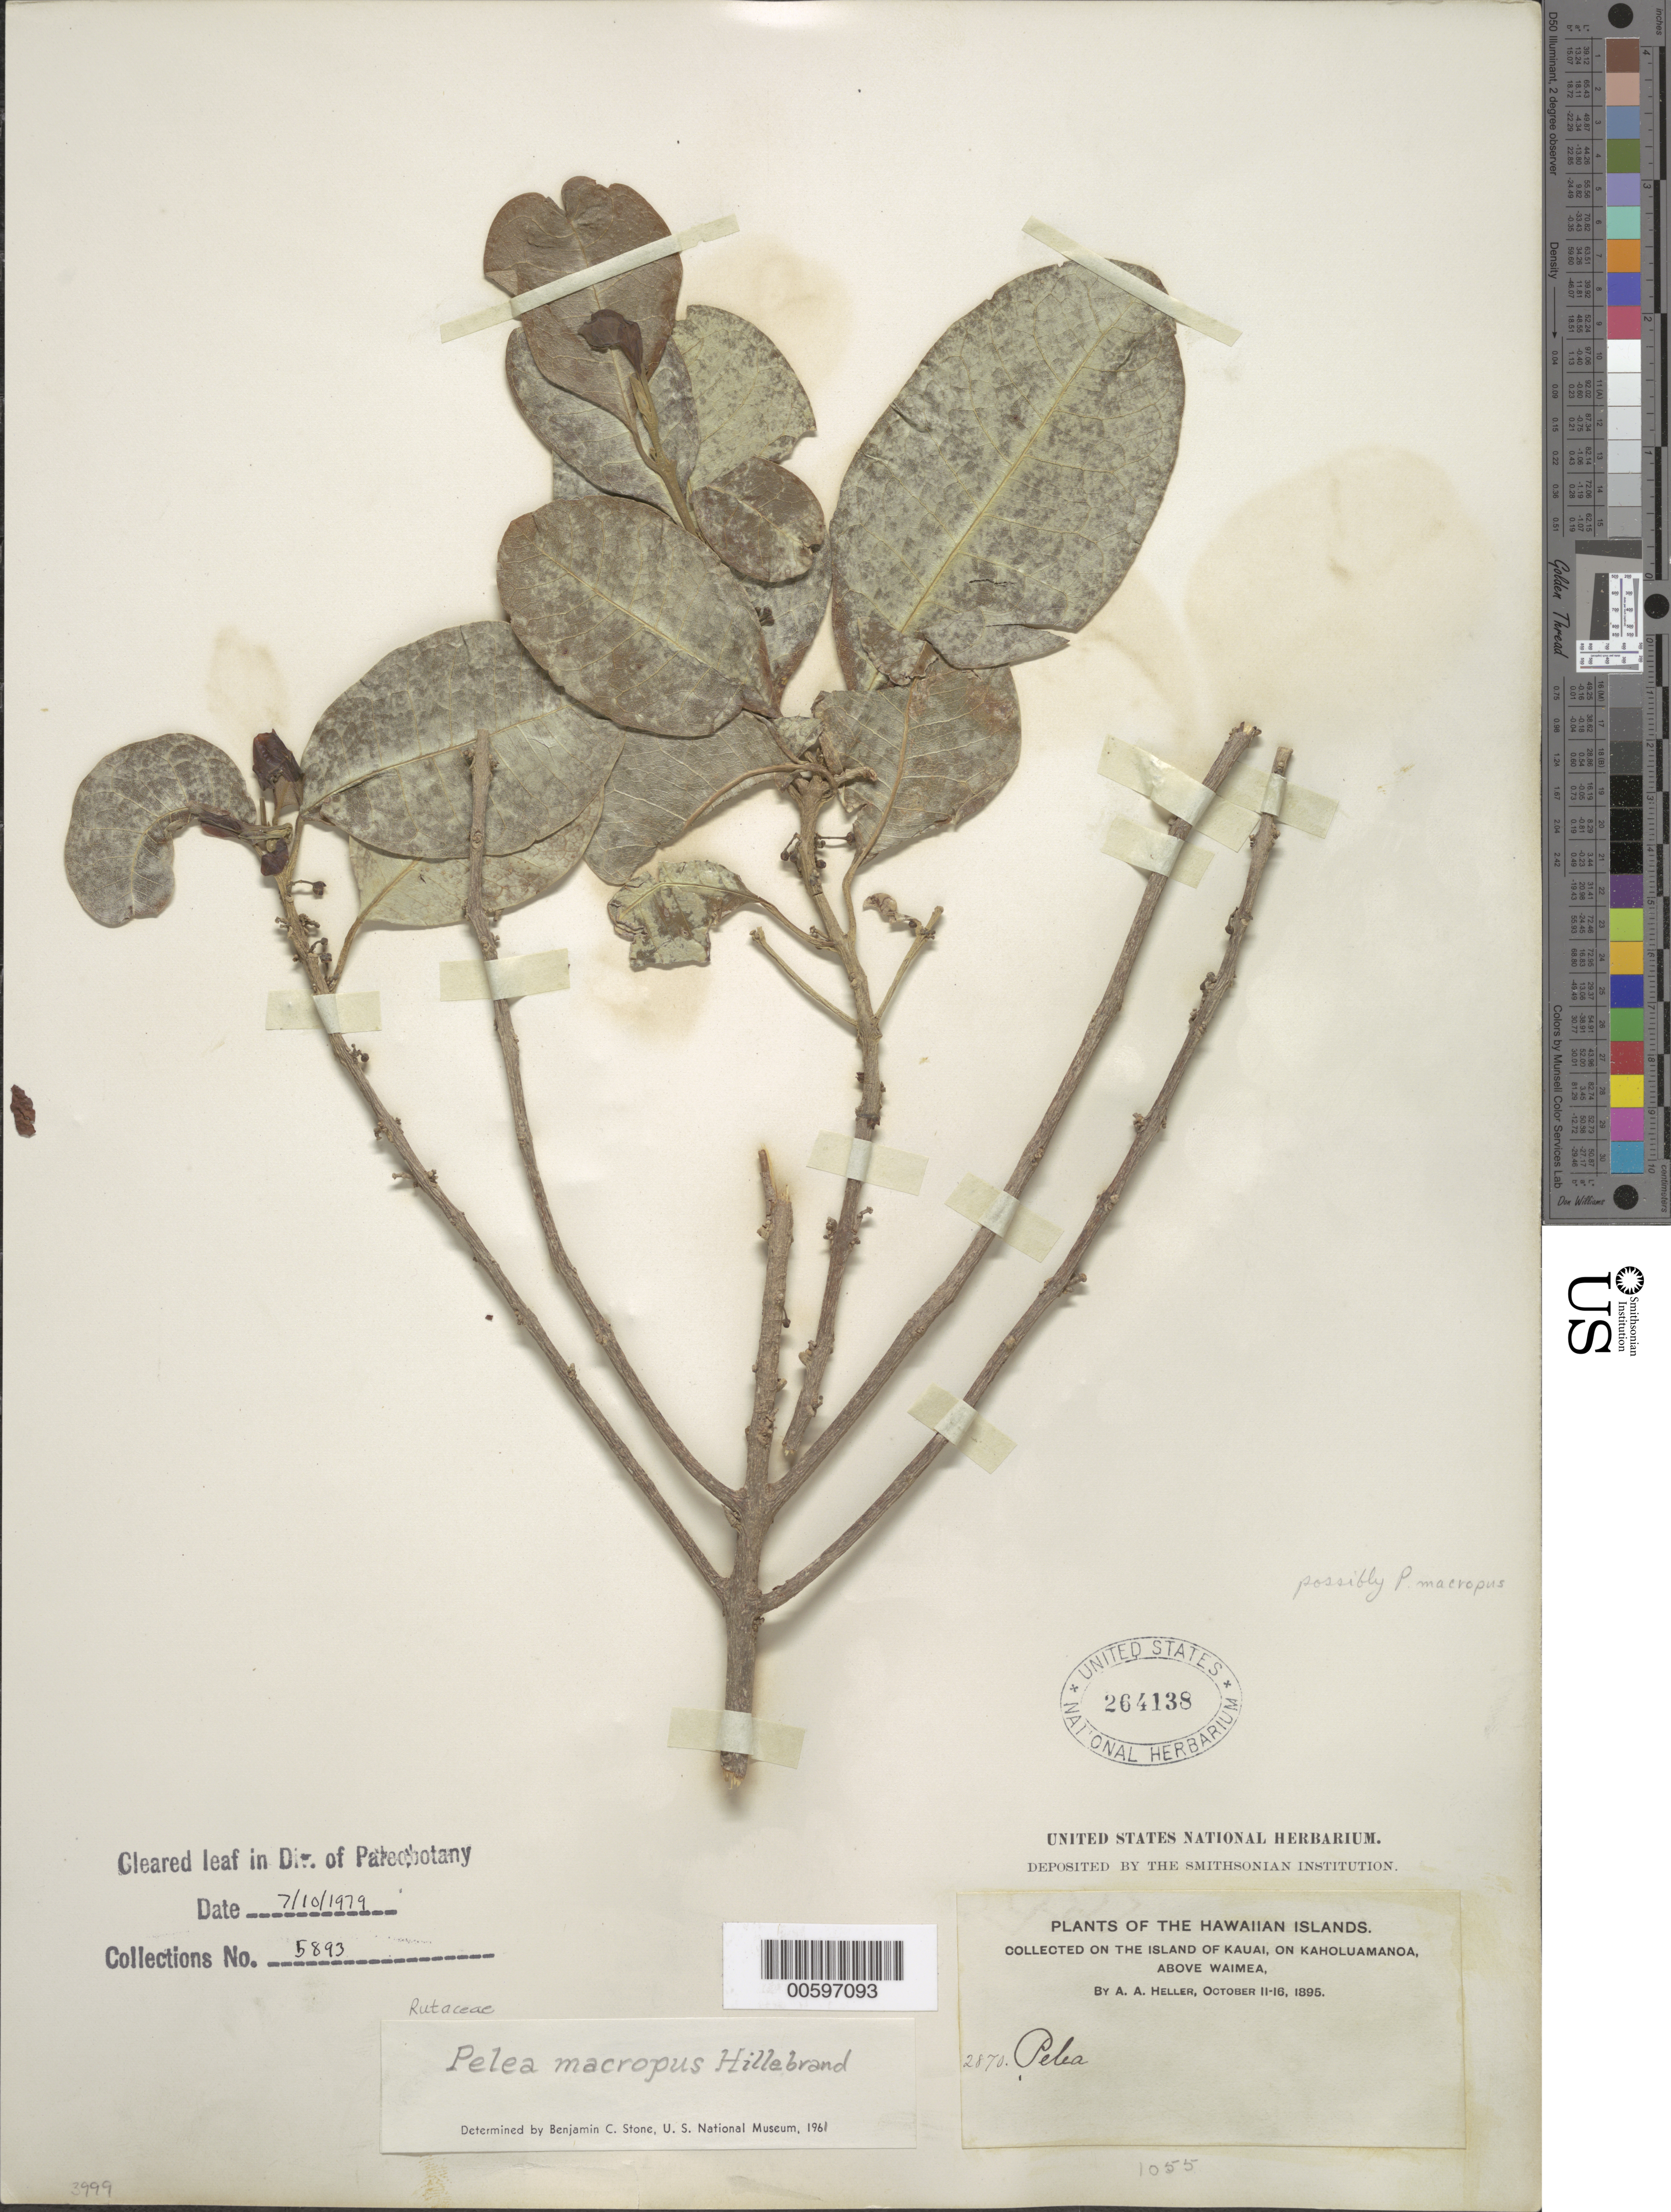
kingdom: Plantae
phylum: Tracheophyta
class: Magnoliopsida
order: Sapindales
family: Rutaceae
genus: Melicope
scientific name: Melicope macropus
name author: (Hillebr.) T.G. Hartley & B.C. Stone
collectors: A. A. Heller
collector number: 2870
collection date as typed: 11 Oct 1895 to 16 Oct 1895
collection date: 1895-10-11/1895-10-16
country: United States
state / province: Hawaii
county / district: Kauai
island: Kaua'i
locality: On Kaholuamanoa, above Waimea.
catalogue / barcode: US 264138